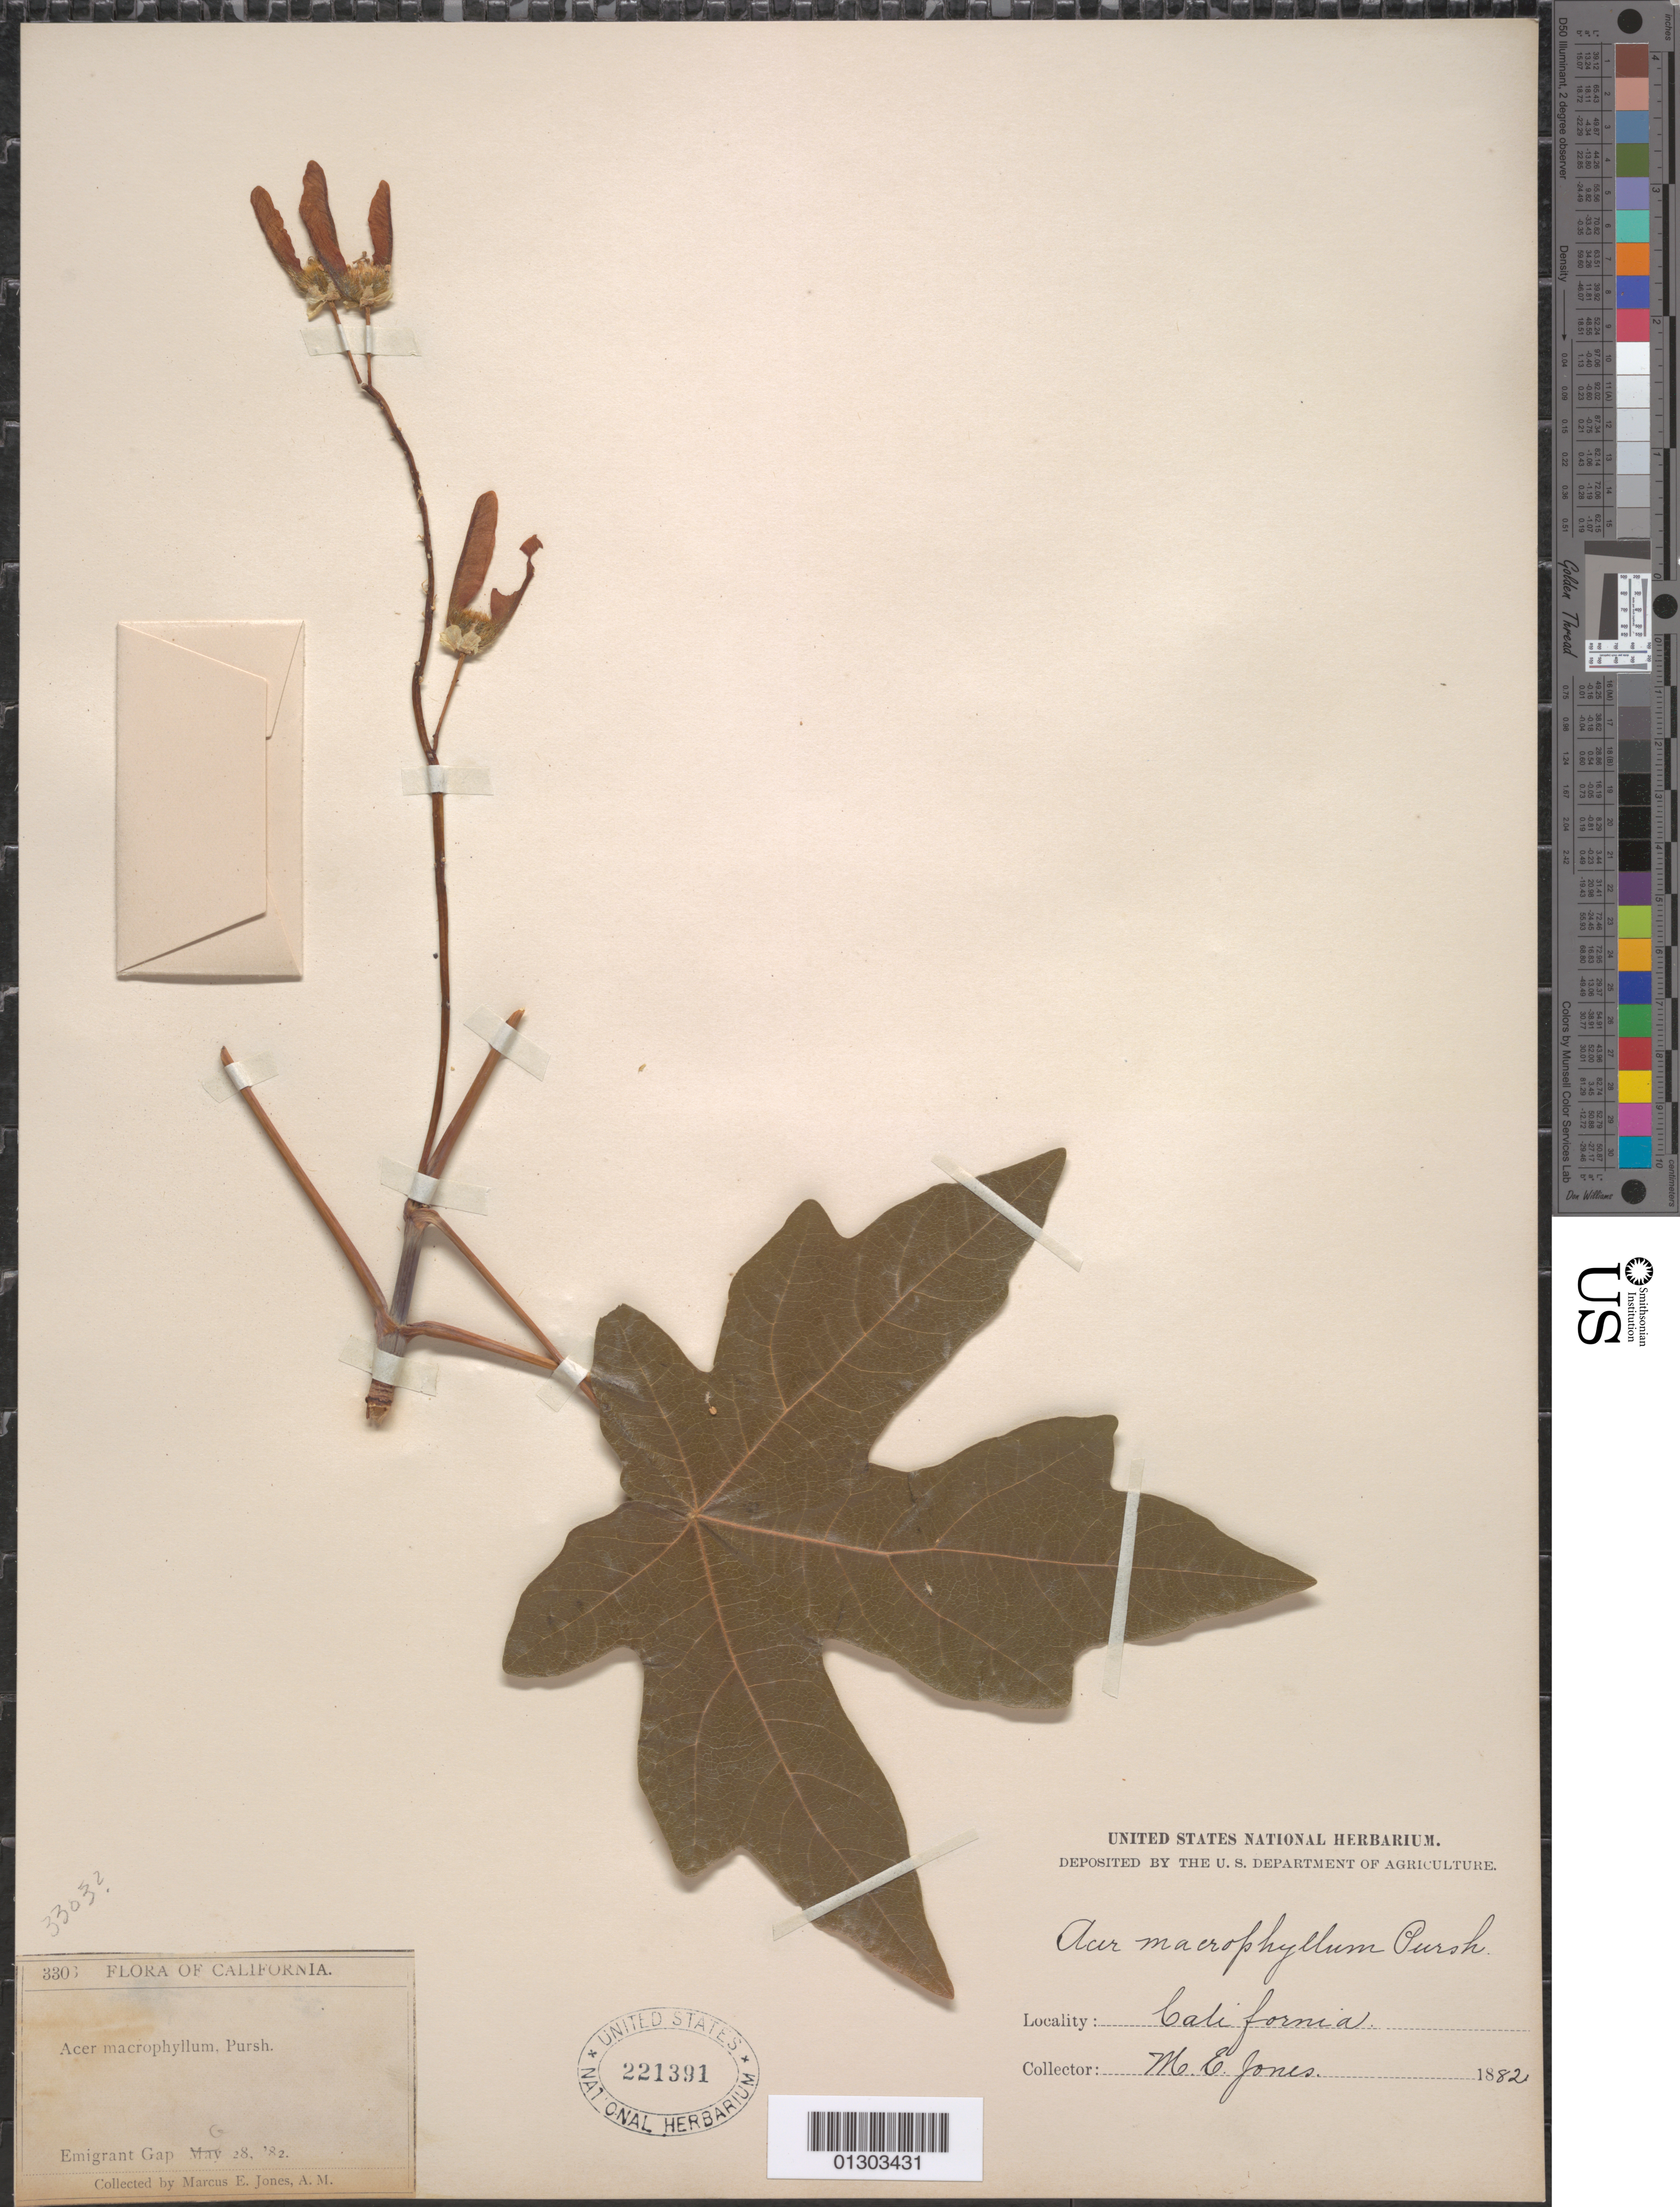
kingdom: Plantae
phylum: Tracheophyta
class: Magnoliopsida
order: Sapindales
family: Sapindaceae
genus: Acer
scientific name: Acer macrophyllum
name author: Pursh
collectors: M. E. Jones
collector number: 3303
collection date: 1882-05-28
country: United States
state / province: California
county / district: Placer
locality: Emigrant Gap.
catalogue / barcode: US 221391